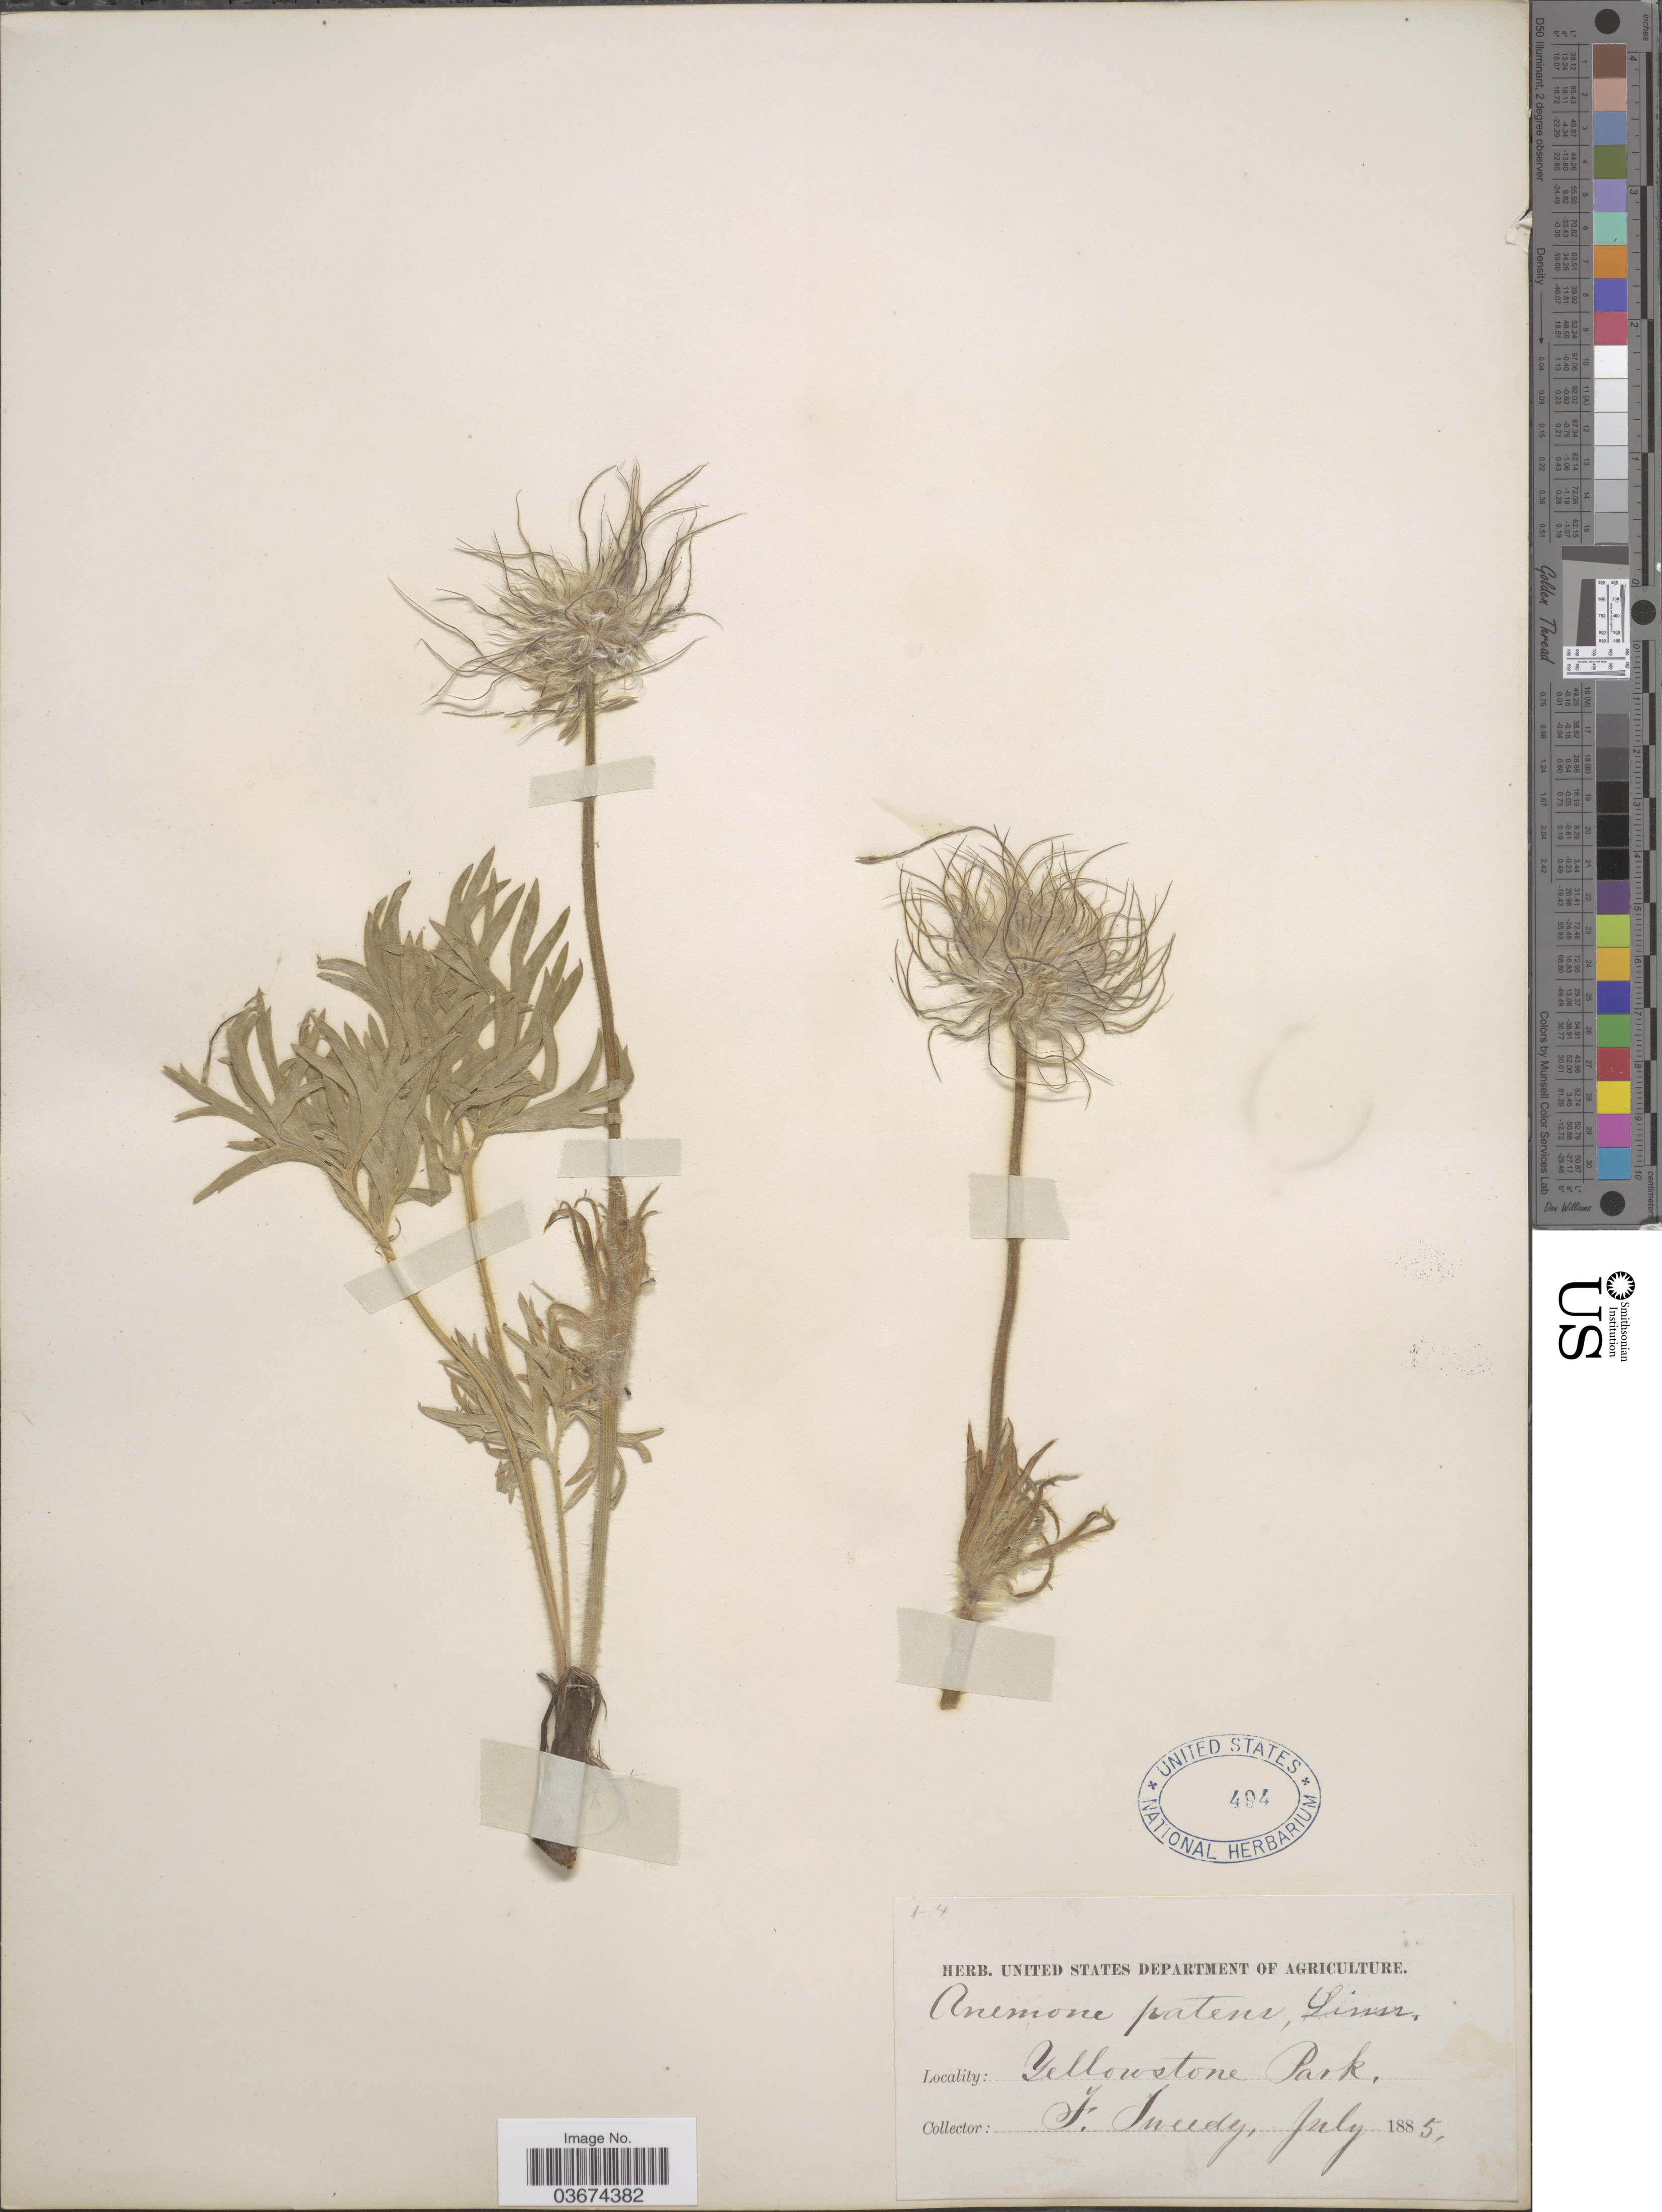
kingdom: Plantae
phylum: Tracheophyta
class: Magnoliopsida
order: Ranunculales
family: Ranunculaceae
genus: Pulsatilla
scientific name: Pulsatilla nuttalliana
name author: (DC.) Bercht. & J. Presl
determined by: Strong, Mark T., (BOT), Smithsonian Institution - National Museum of Natural History (UNITED STATES)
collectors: F. Tweedy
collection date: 1885-07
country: United States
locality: Yellowstone Park.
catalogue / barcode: US 494